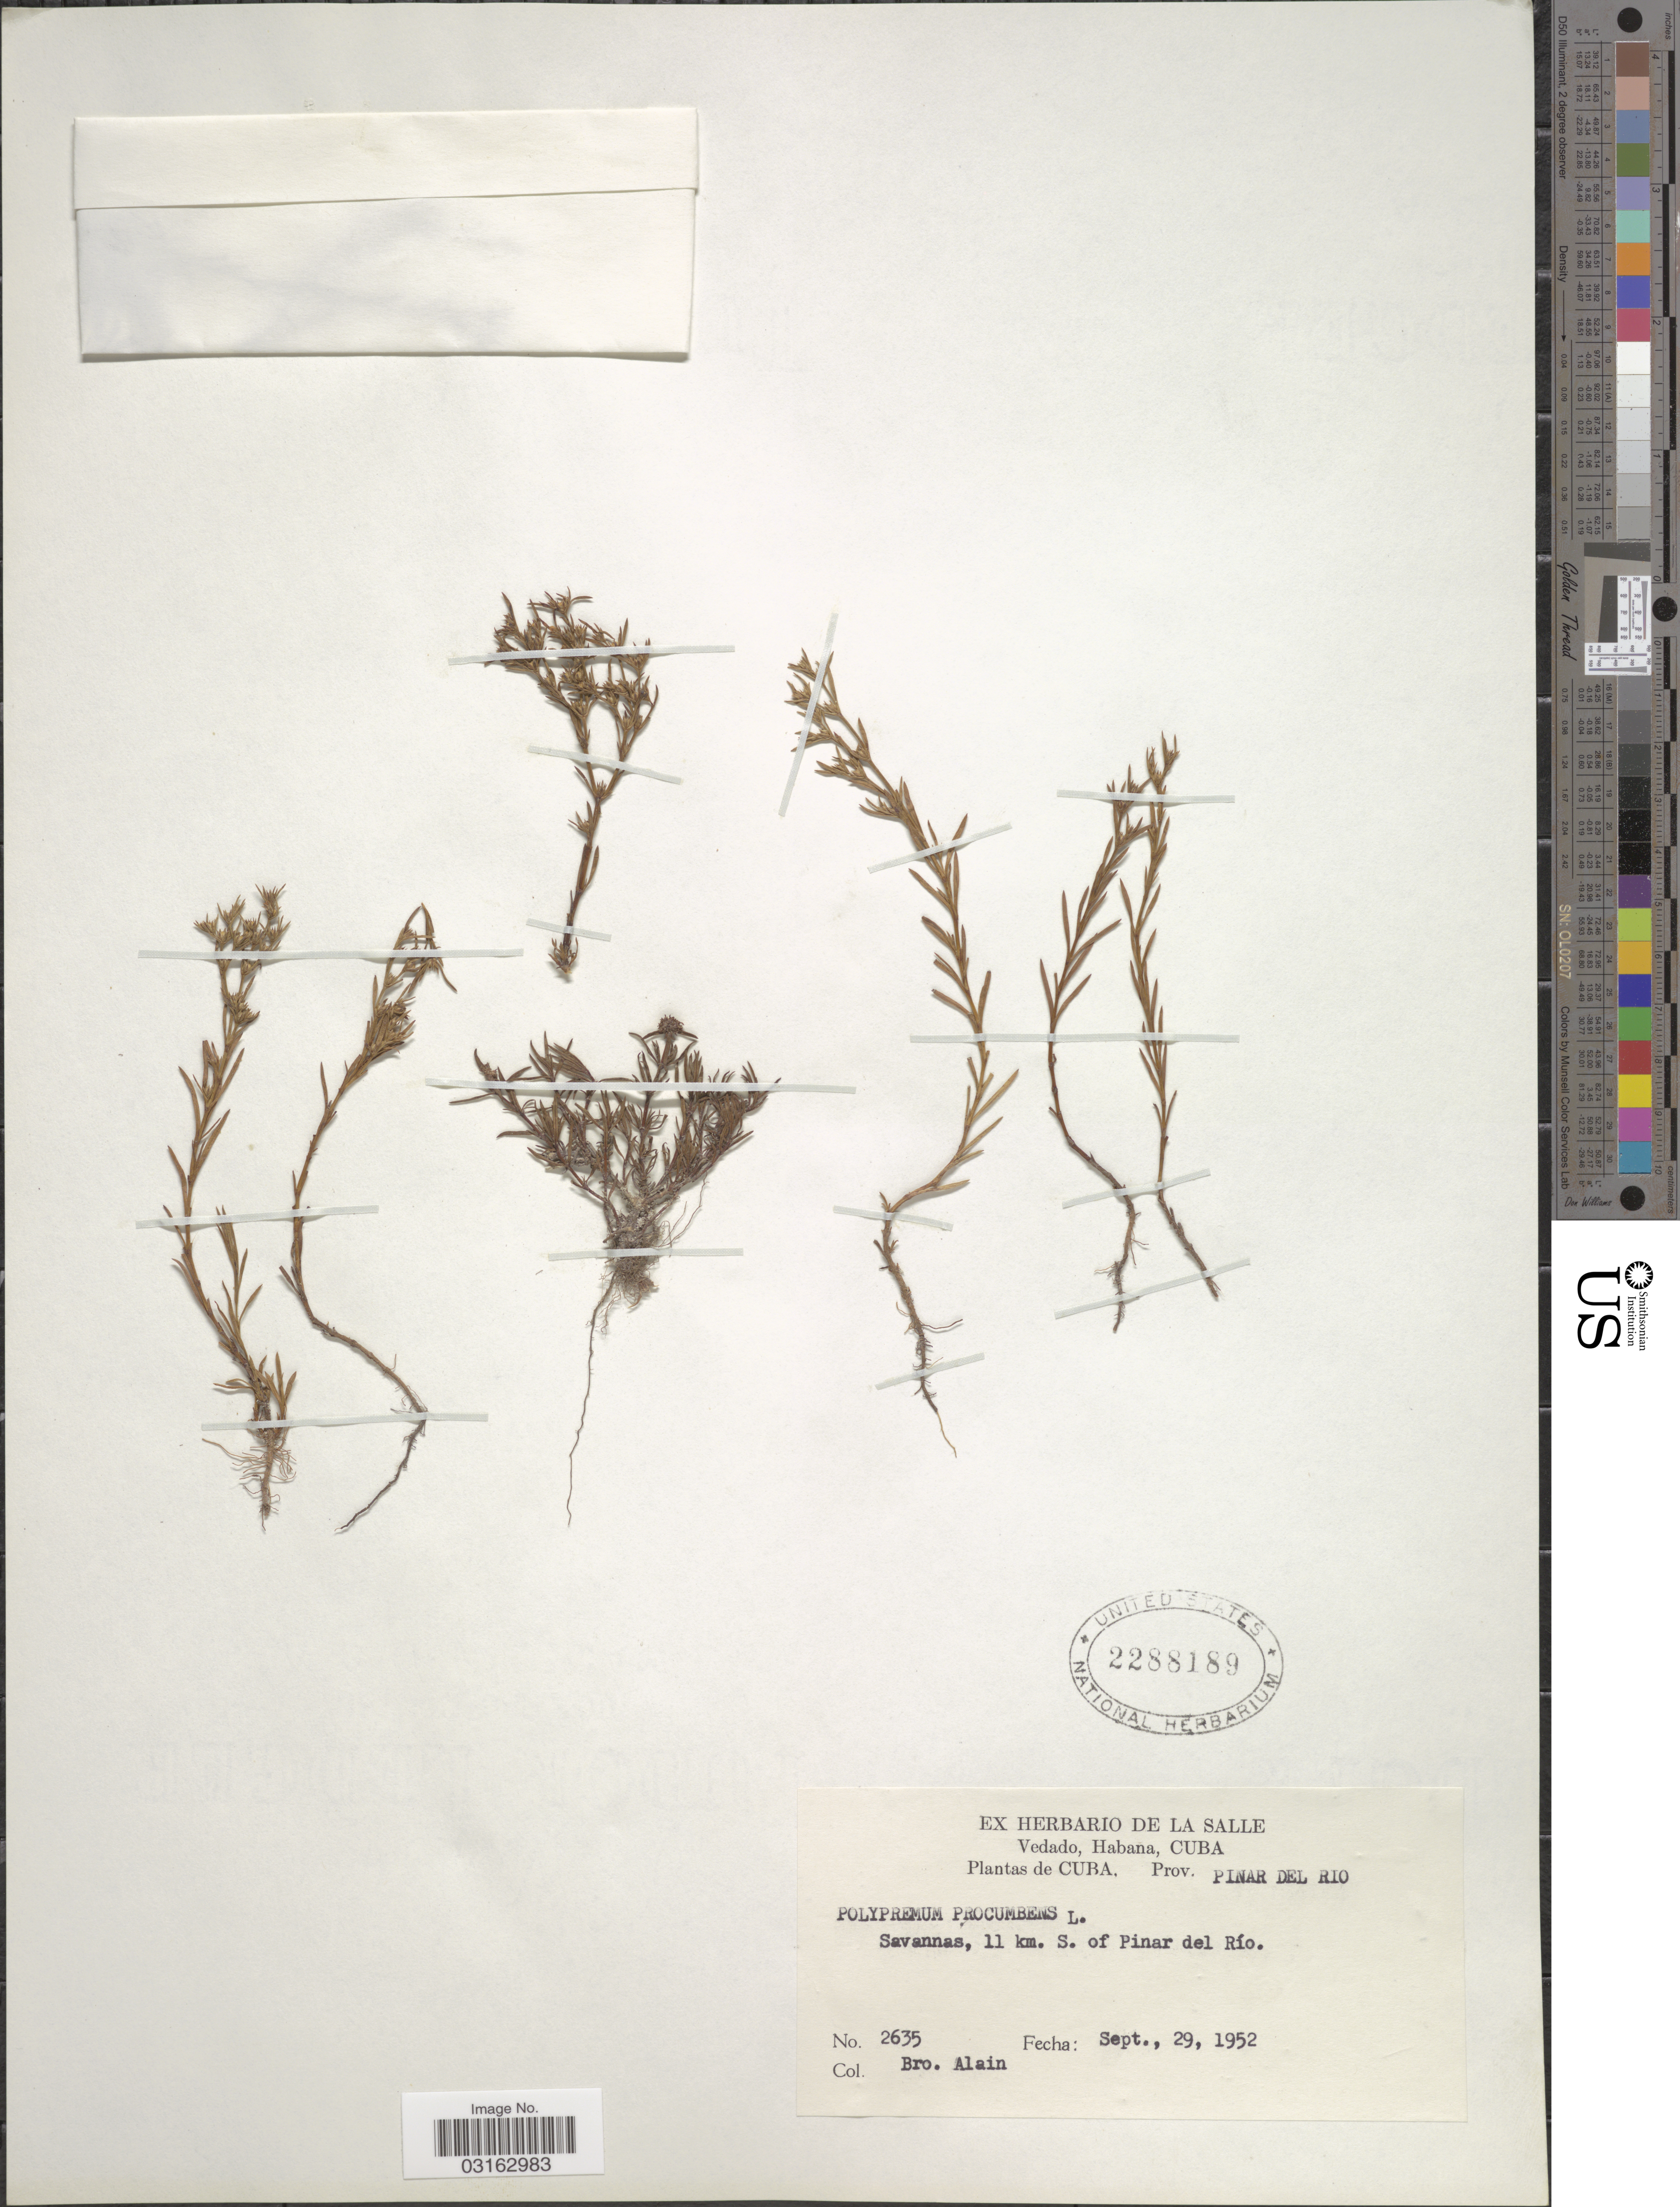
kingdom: Plantae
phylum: Tracheophyta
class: Magnoliopsida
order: Lamiales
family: Tetrachondraceae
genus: Polypremum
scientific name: Polypremum procumbens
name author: L.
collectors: A. H. Liogier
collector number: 2635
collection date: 1952-09-29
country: Cuba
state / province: Pinar del Río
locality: Savannas, 11 km. S. of Pinar del Río.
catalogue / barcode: US 2288189